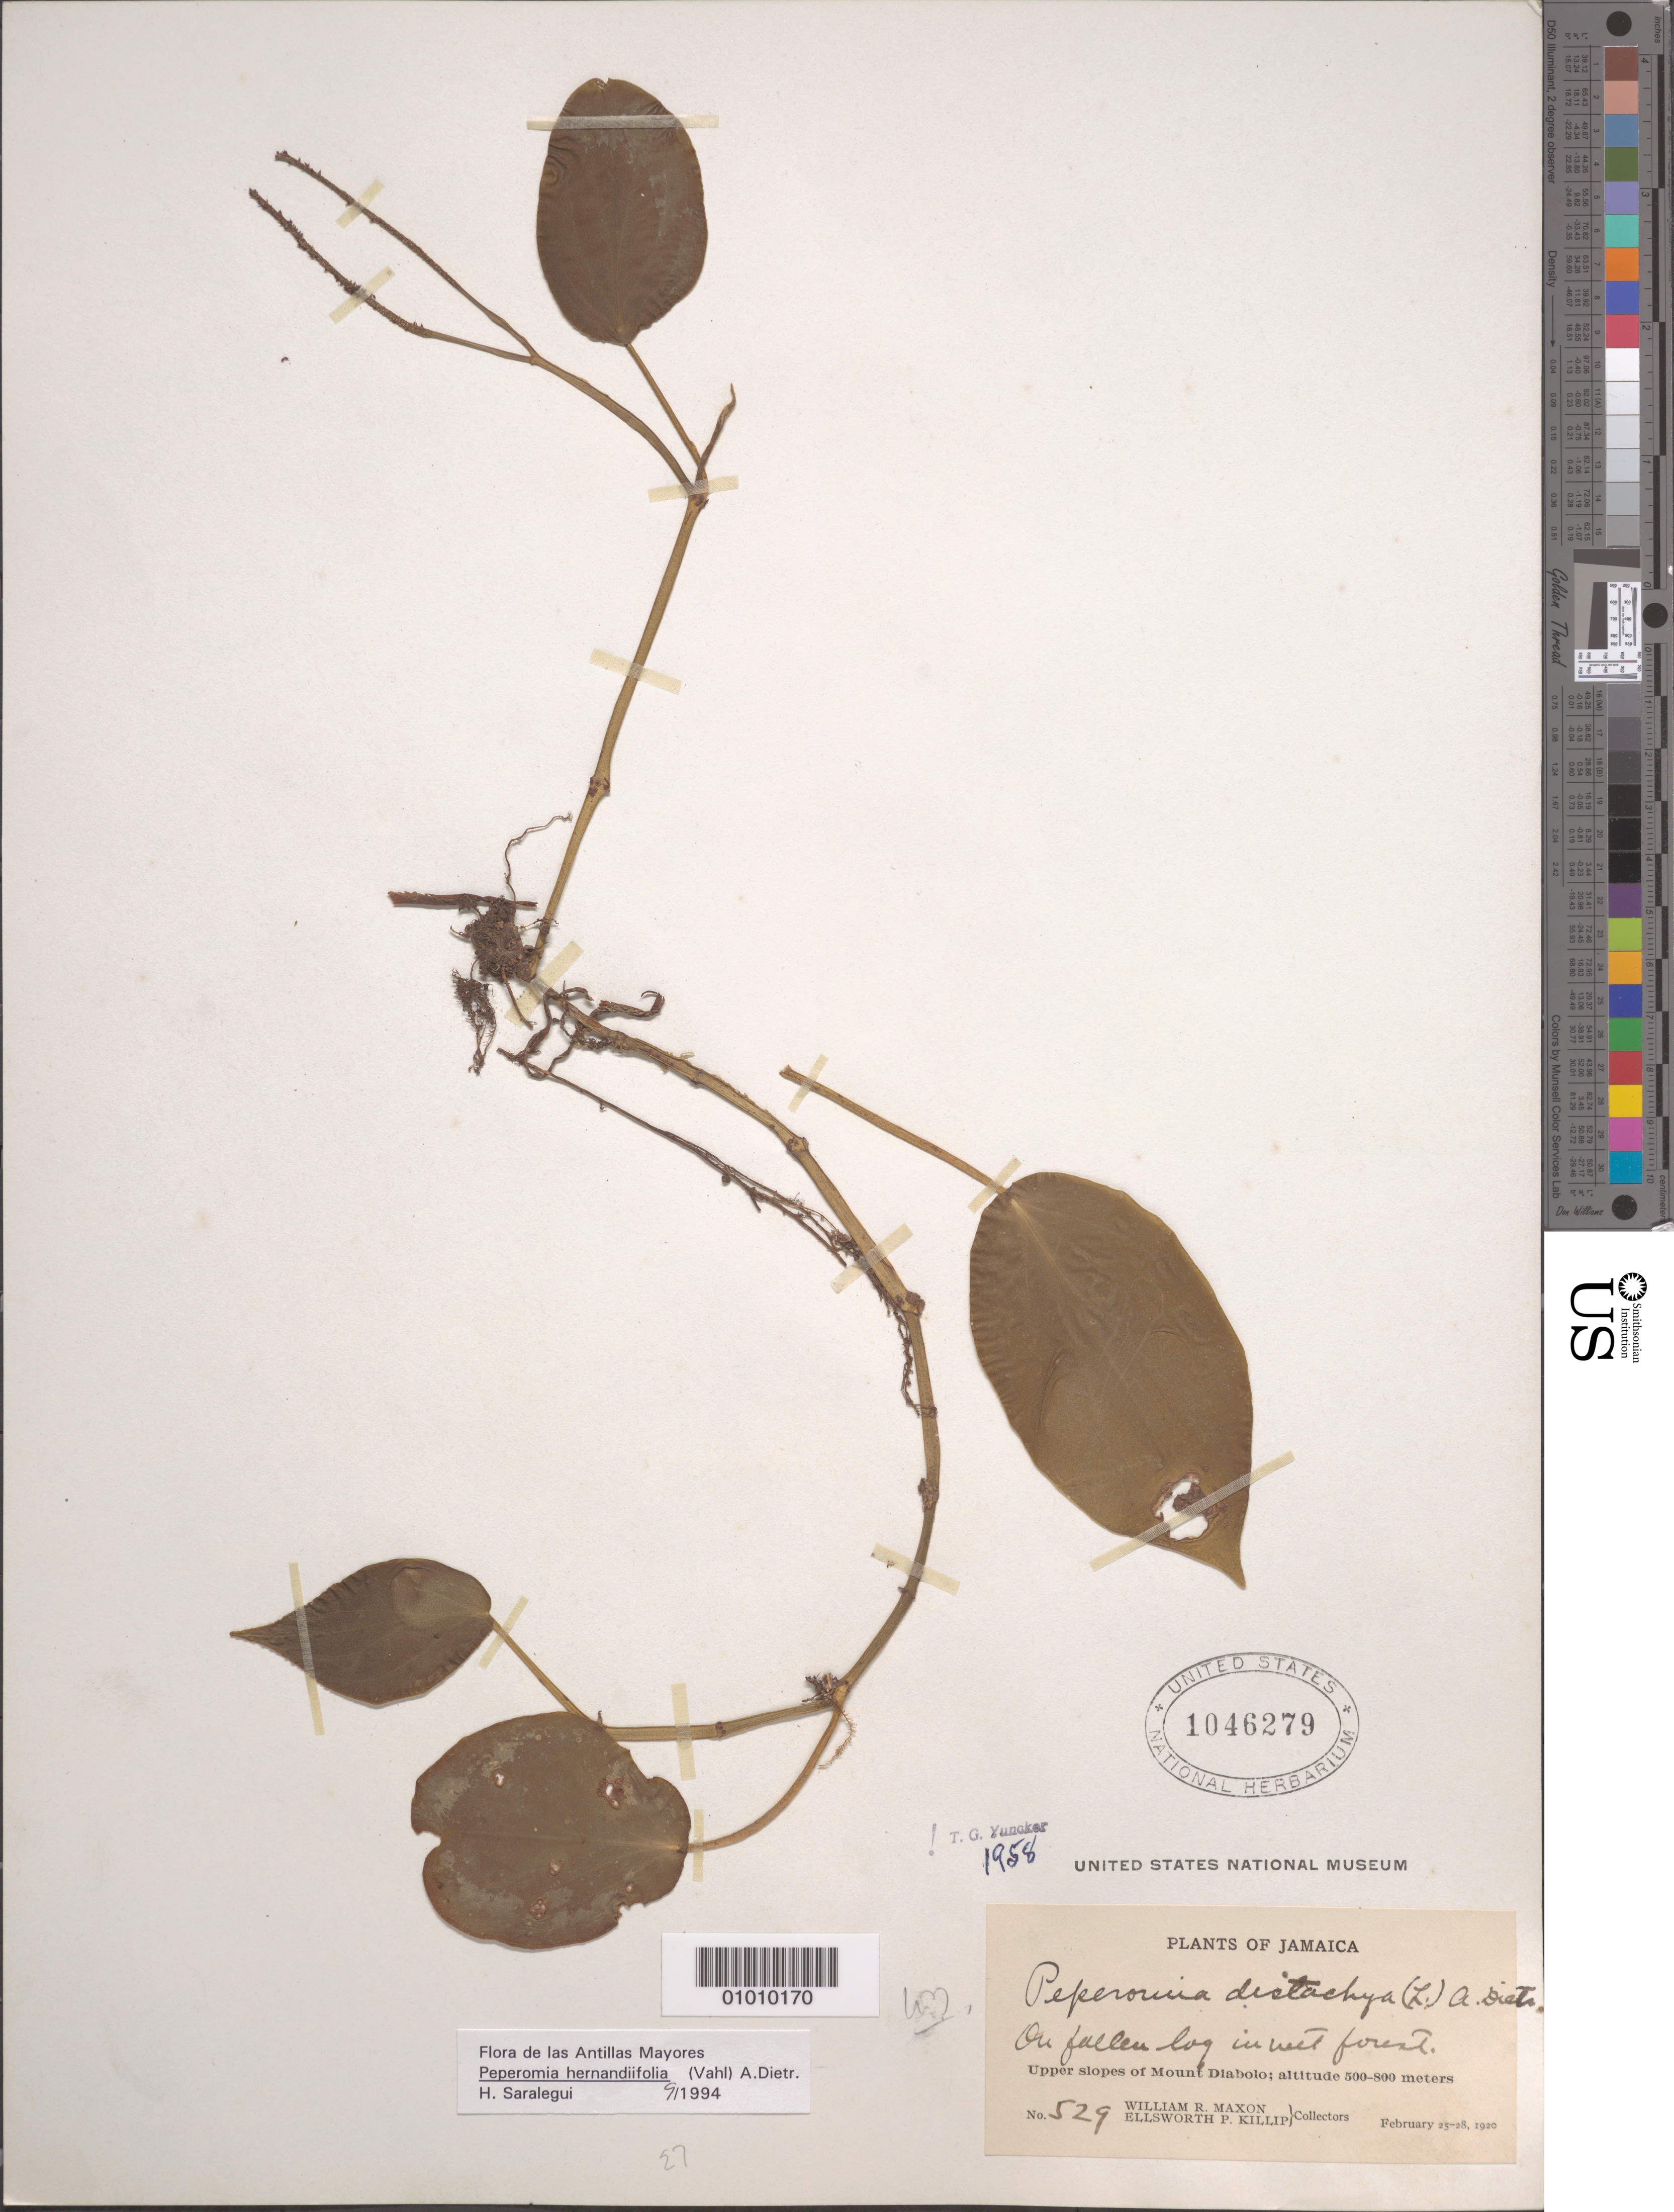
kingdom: Plantae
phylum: Tracheophyta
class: Magnoliopsida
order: Piperales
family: Piperaceae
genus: Peperomia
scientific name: Peperomia hernandiifolia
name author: (Vahl) A. Dietr.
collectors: W. R. Maxon & E. P. Killip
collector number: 529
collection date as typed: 25 Feb 1920 to 28 Feb 1920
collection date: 1920-02-25/1920-02-28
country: Jamaica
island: Jamaica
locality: On fallen log in wet forest. Upper slopes of Mt. Diabolo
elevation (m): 500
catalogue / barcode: US 1046279